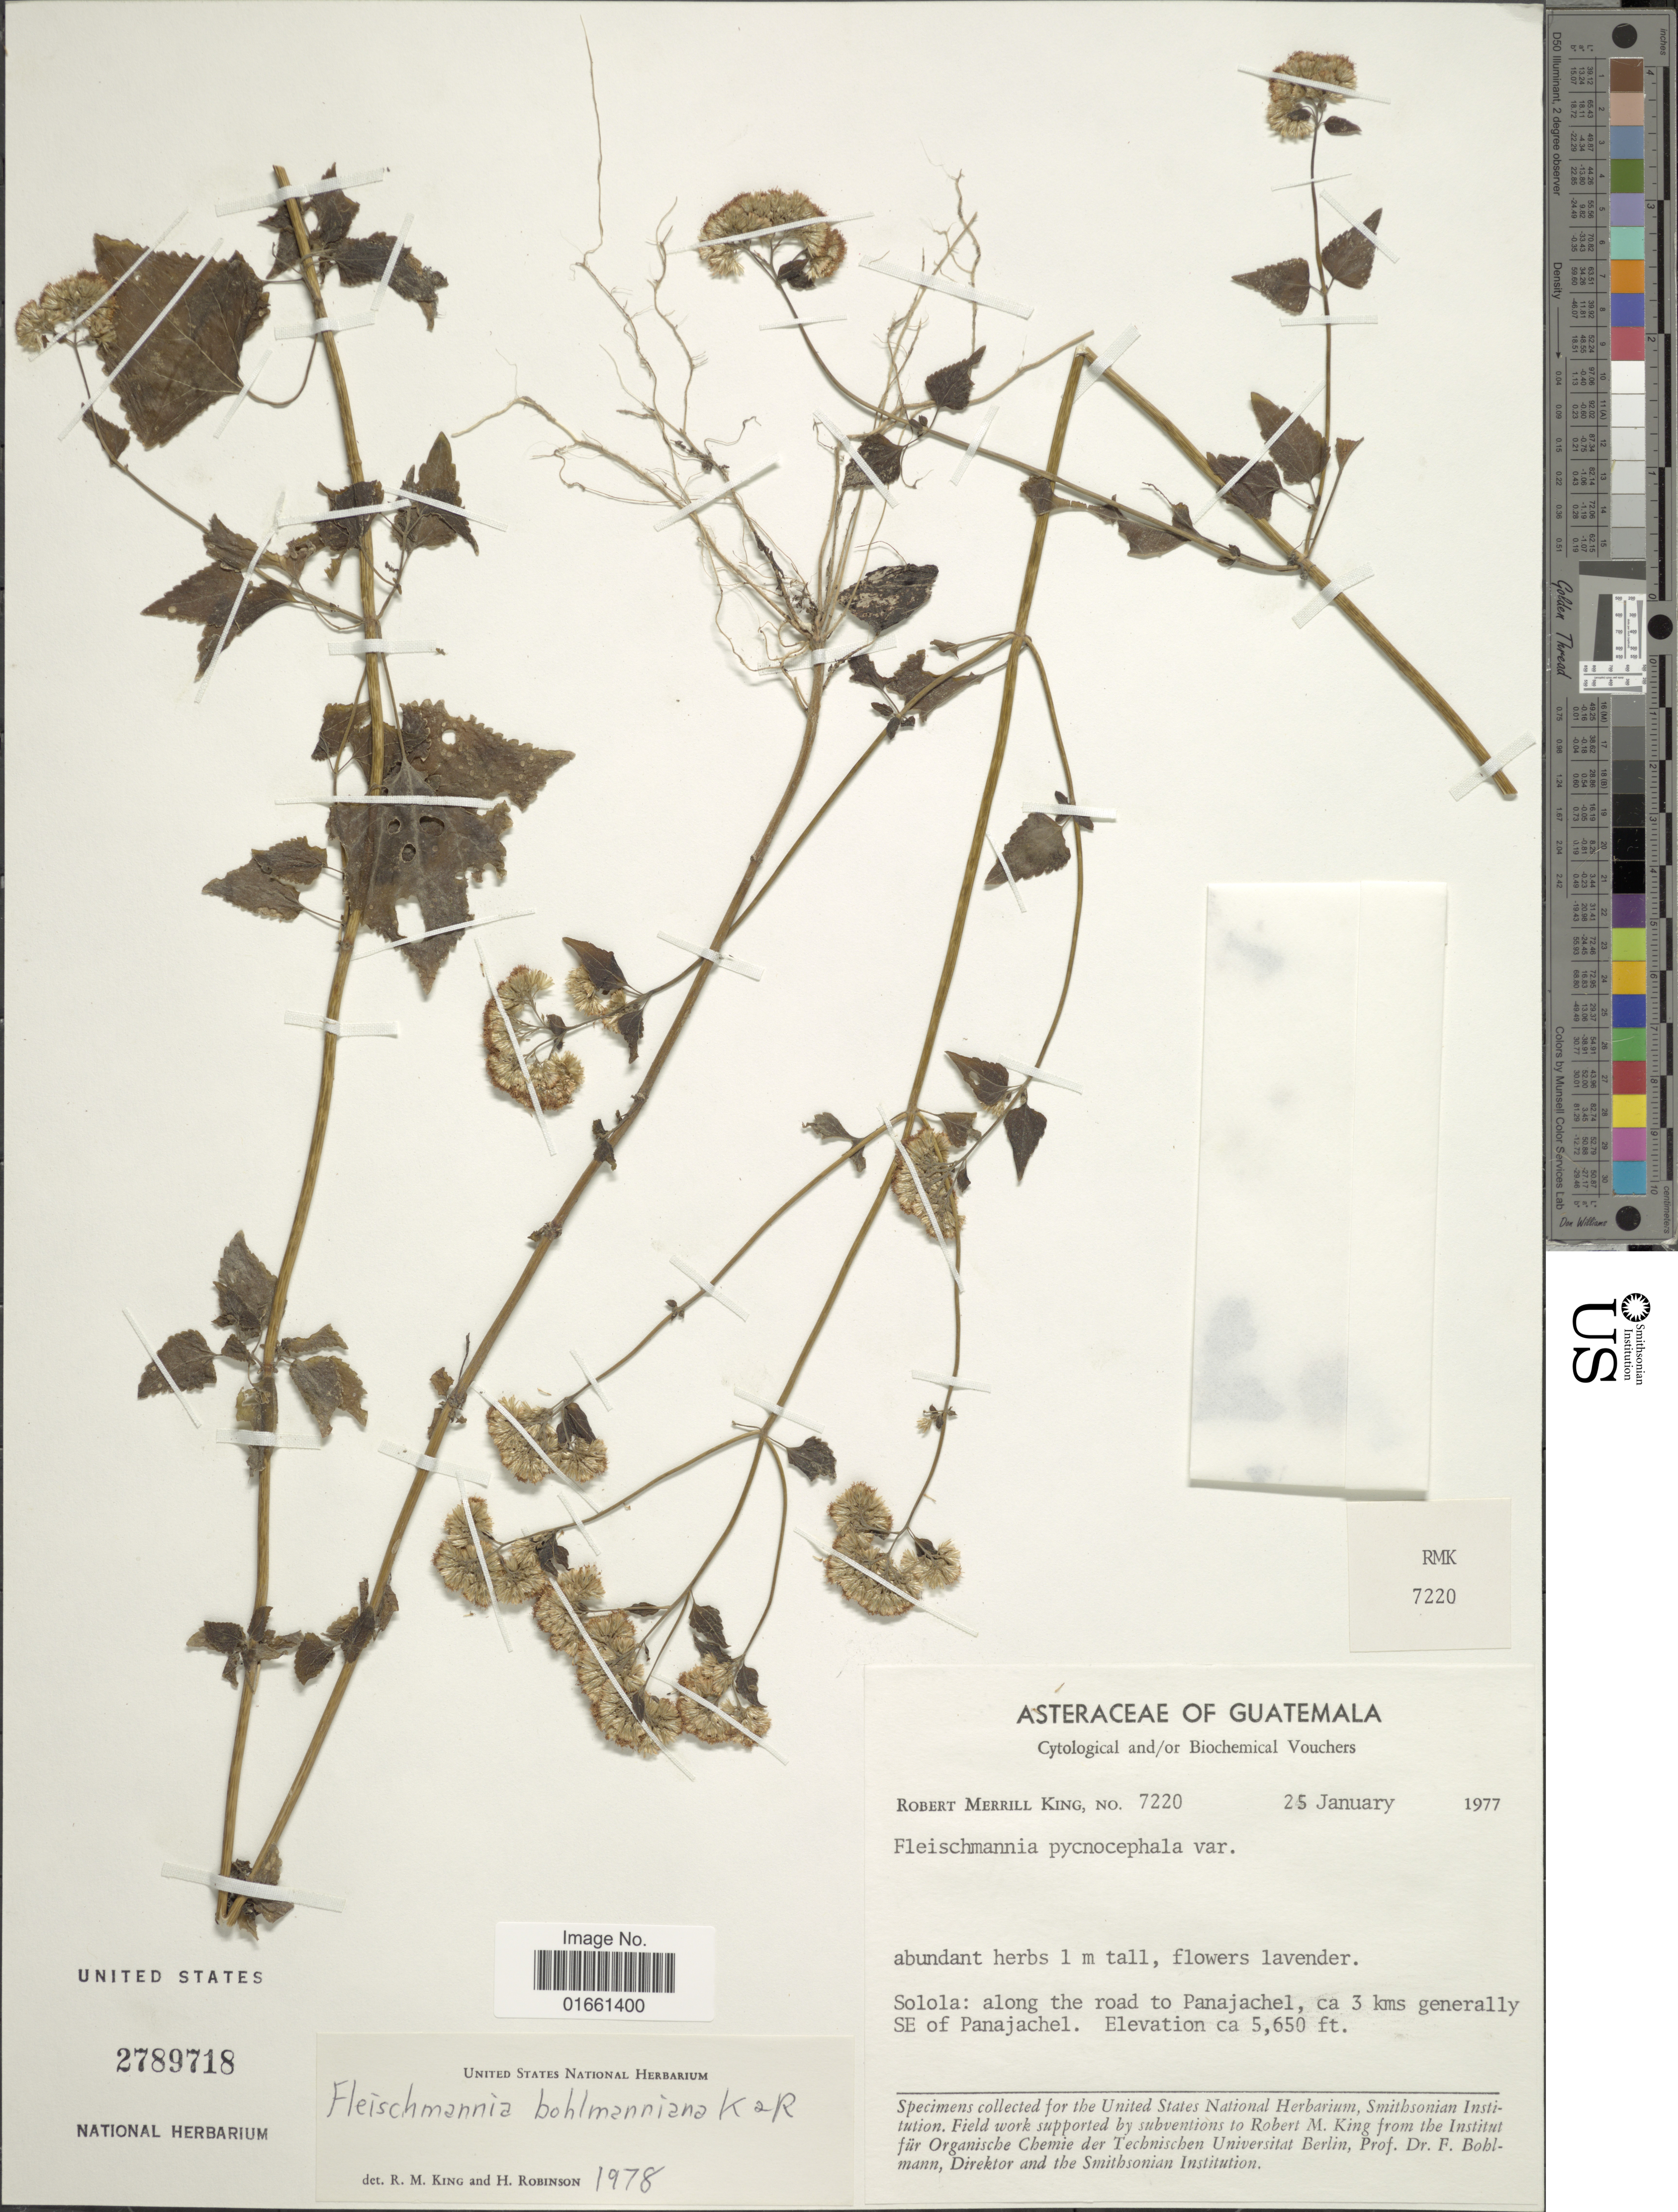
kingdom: Plantae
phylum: Tracheophyta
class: Magnoliopsida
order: Asterales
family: Asteraceae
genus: Fleischmannia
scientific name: Fleischmannia bohlmanniana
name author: R.M. King & H. Rob.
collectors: R. M. King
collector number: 7220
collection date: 1977-01-25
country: Guatemala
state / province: Sololá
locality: Along the road to Panajachel, ca 3 kms generally SE of Panajachel.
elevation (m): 1722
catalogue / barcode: US 2789718